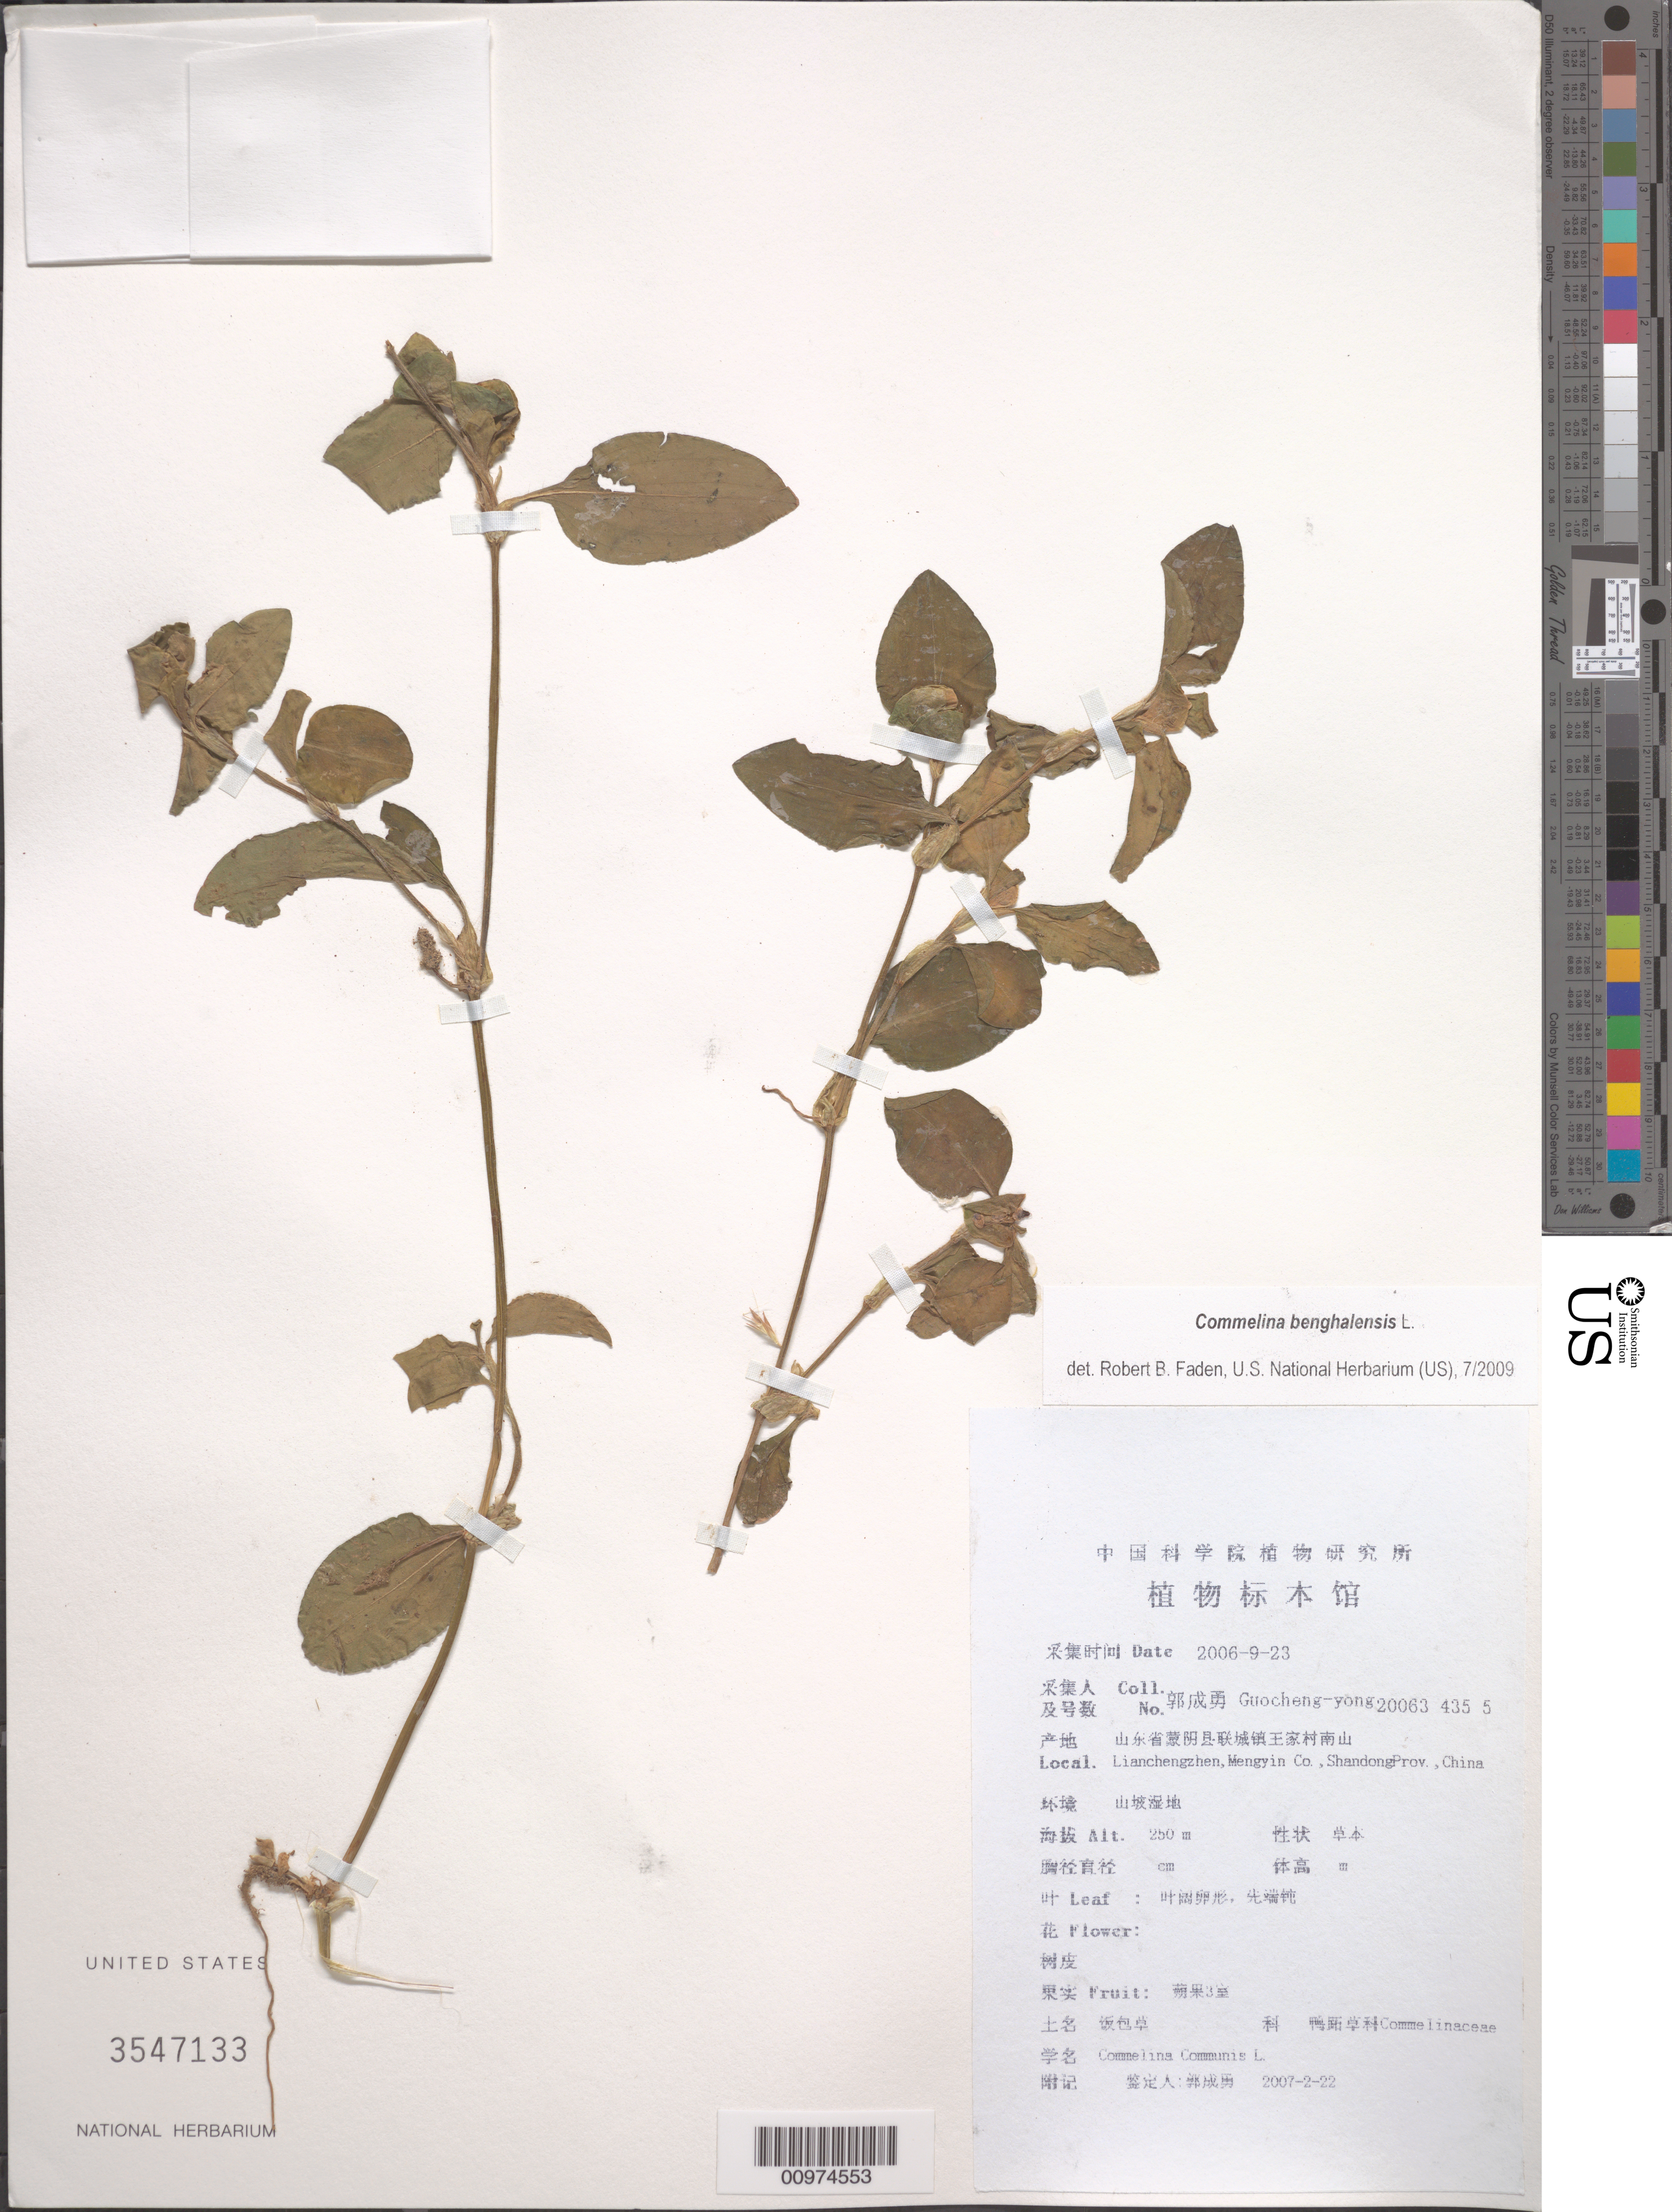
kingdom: Plantae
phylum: Tracheophyta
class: Liliopsida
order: Commelinales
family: Commelinaceae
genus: Commelina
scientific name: Commelina benghalensis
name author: L.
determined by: Faden, Robert B., (US), Smithsonian Institution - National Museum of Natural History (UNITED STATES)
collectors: Guo cheng-yong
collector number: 20063-435-5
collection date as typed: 23 Sep 2006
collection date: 2006-09-23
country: China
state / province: Shandong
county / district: Mengyin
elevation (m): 250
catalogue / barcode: US 3547133